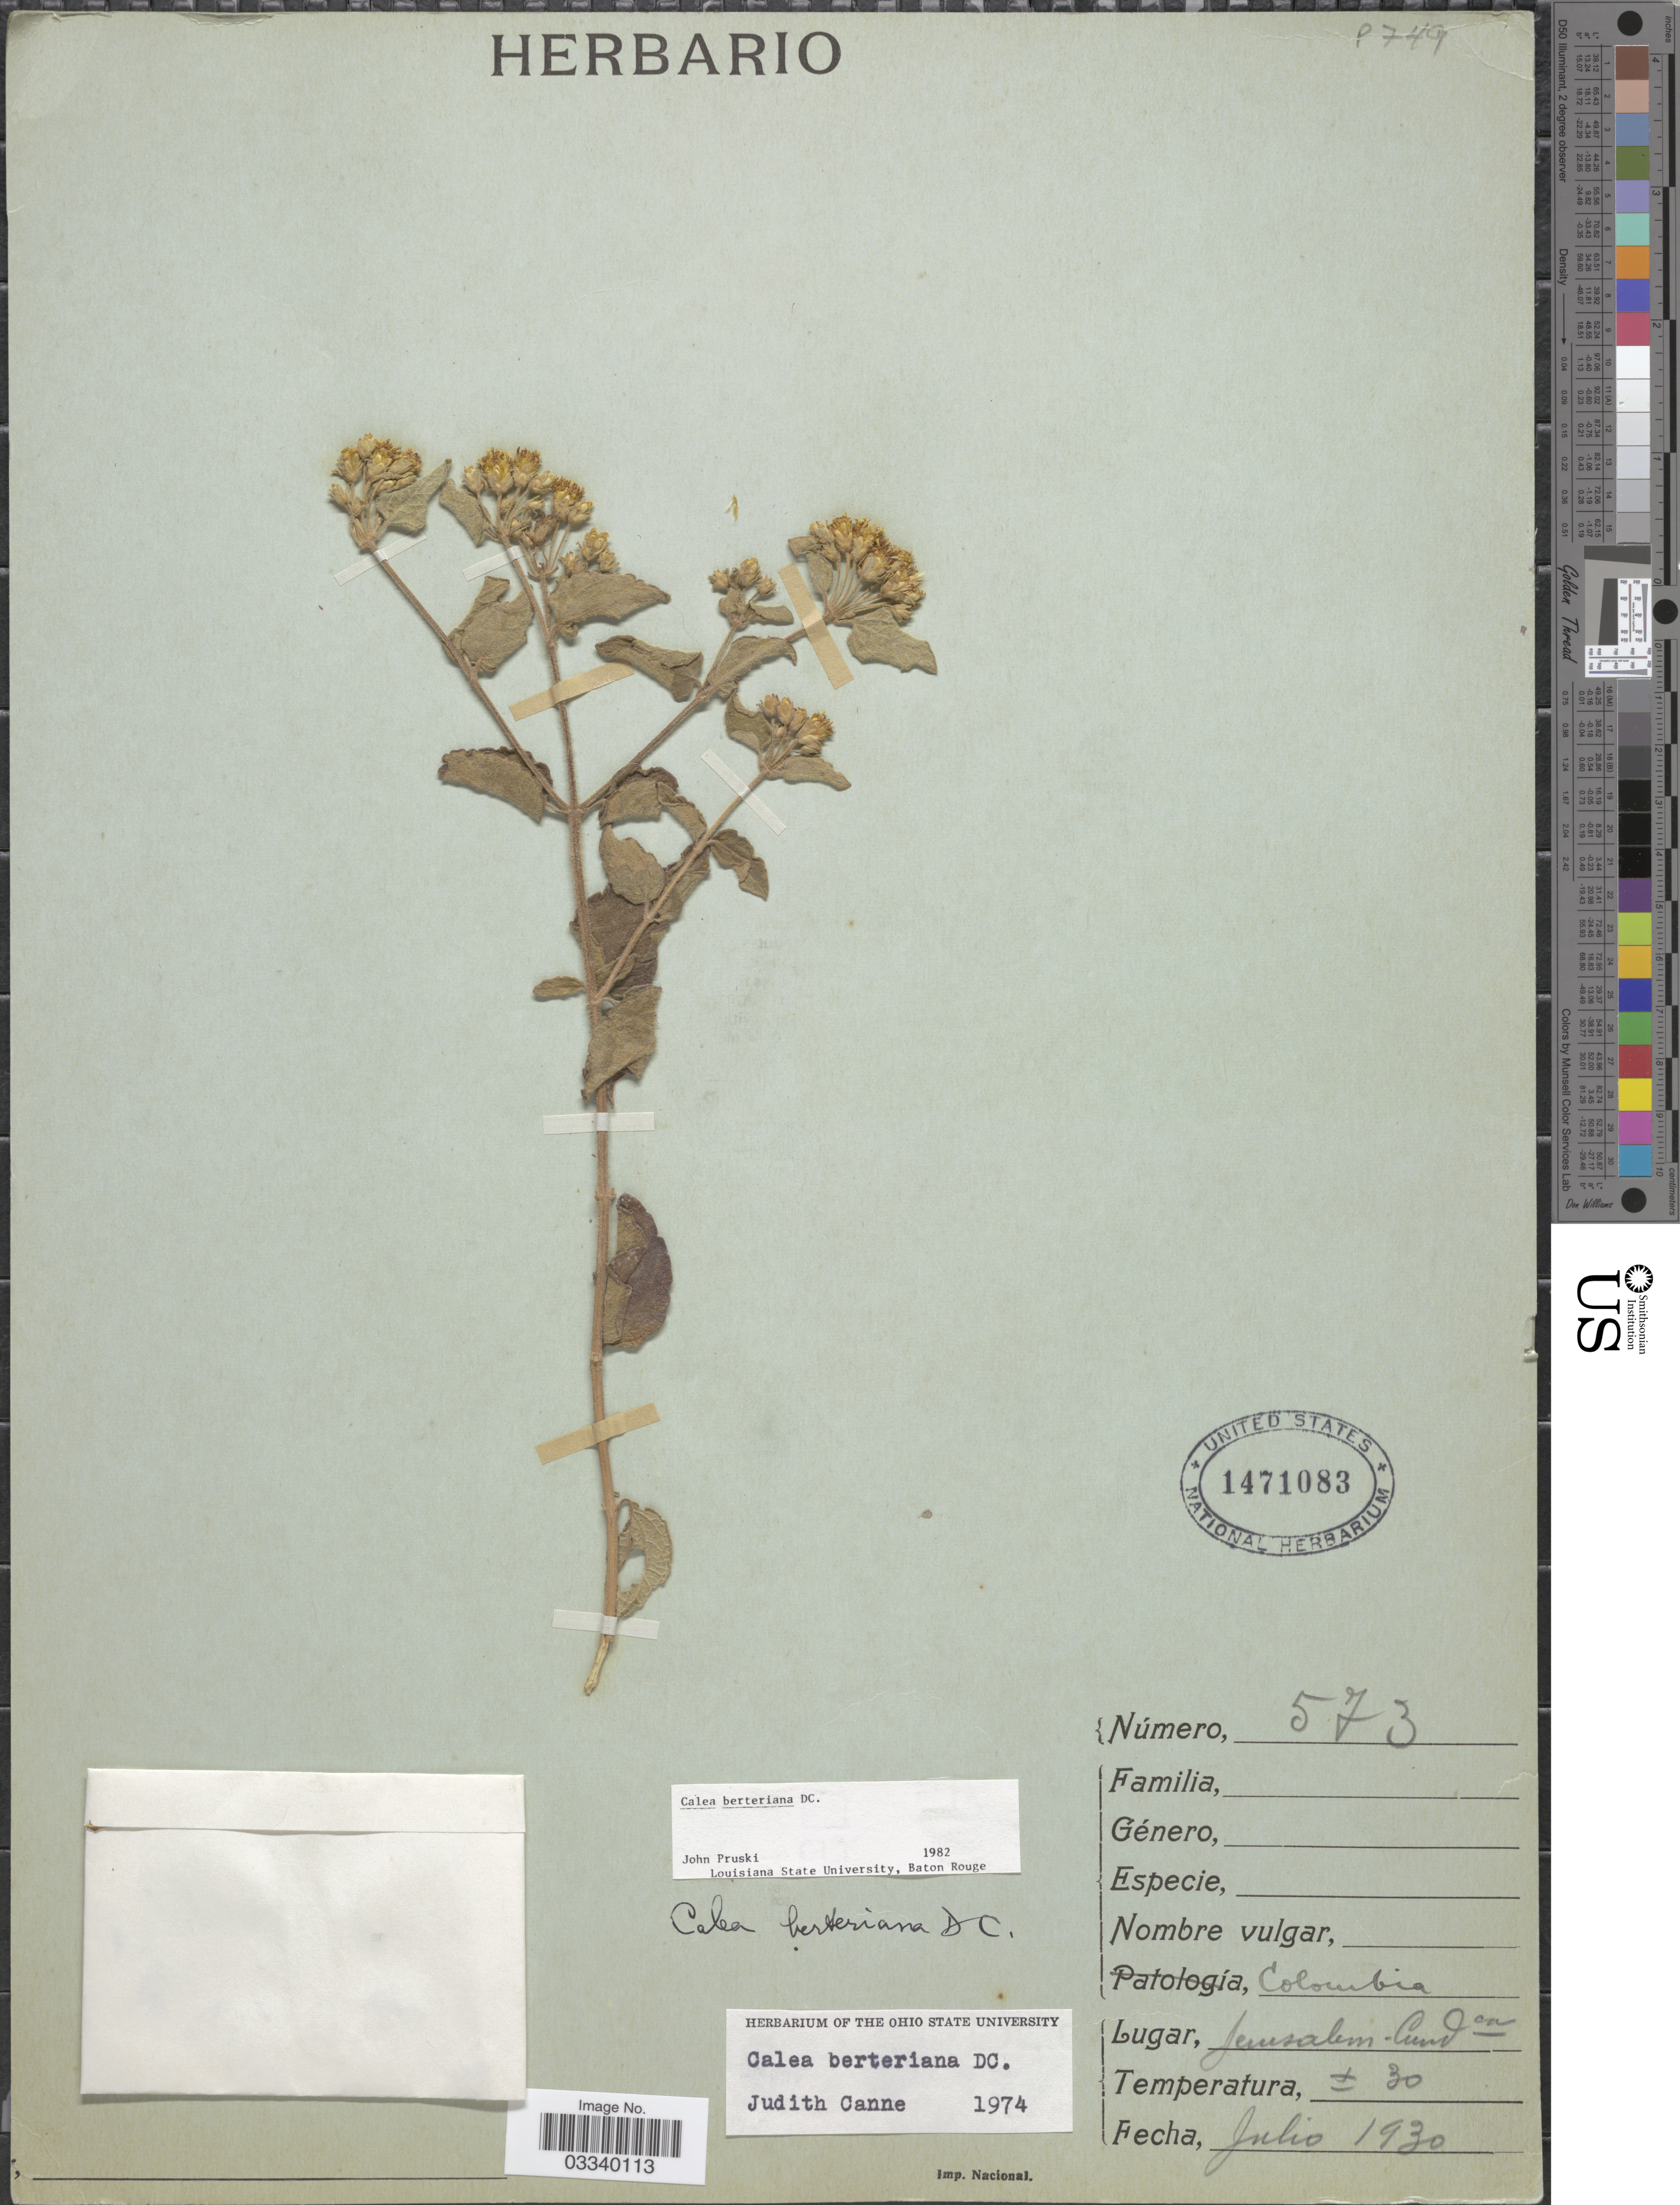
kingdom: Plantae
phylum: Tracheophyta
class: Magnoliopsida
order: Asterales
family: Asteraceae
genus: Calea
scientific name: Calea berteriana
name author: DC.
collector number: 573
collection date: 1930-07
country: Colombia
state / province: Cundinamarca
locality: Jerusalem.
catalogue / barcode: US 1471083